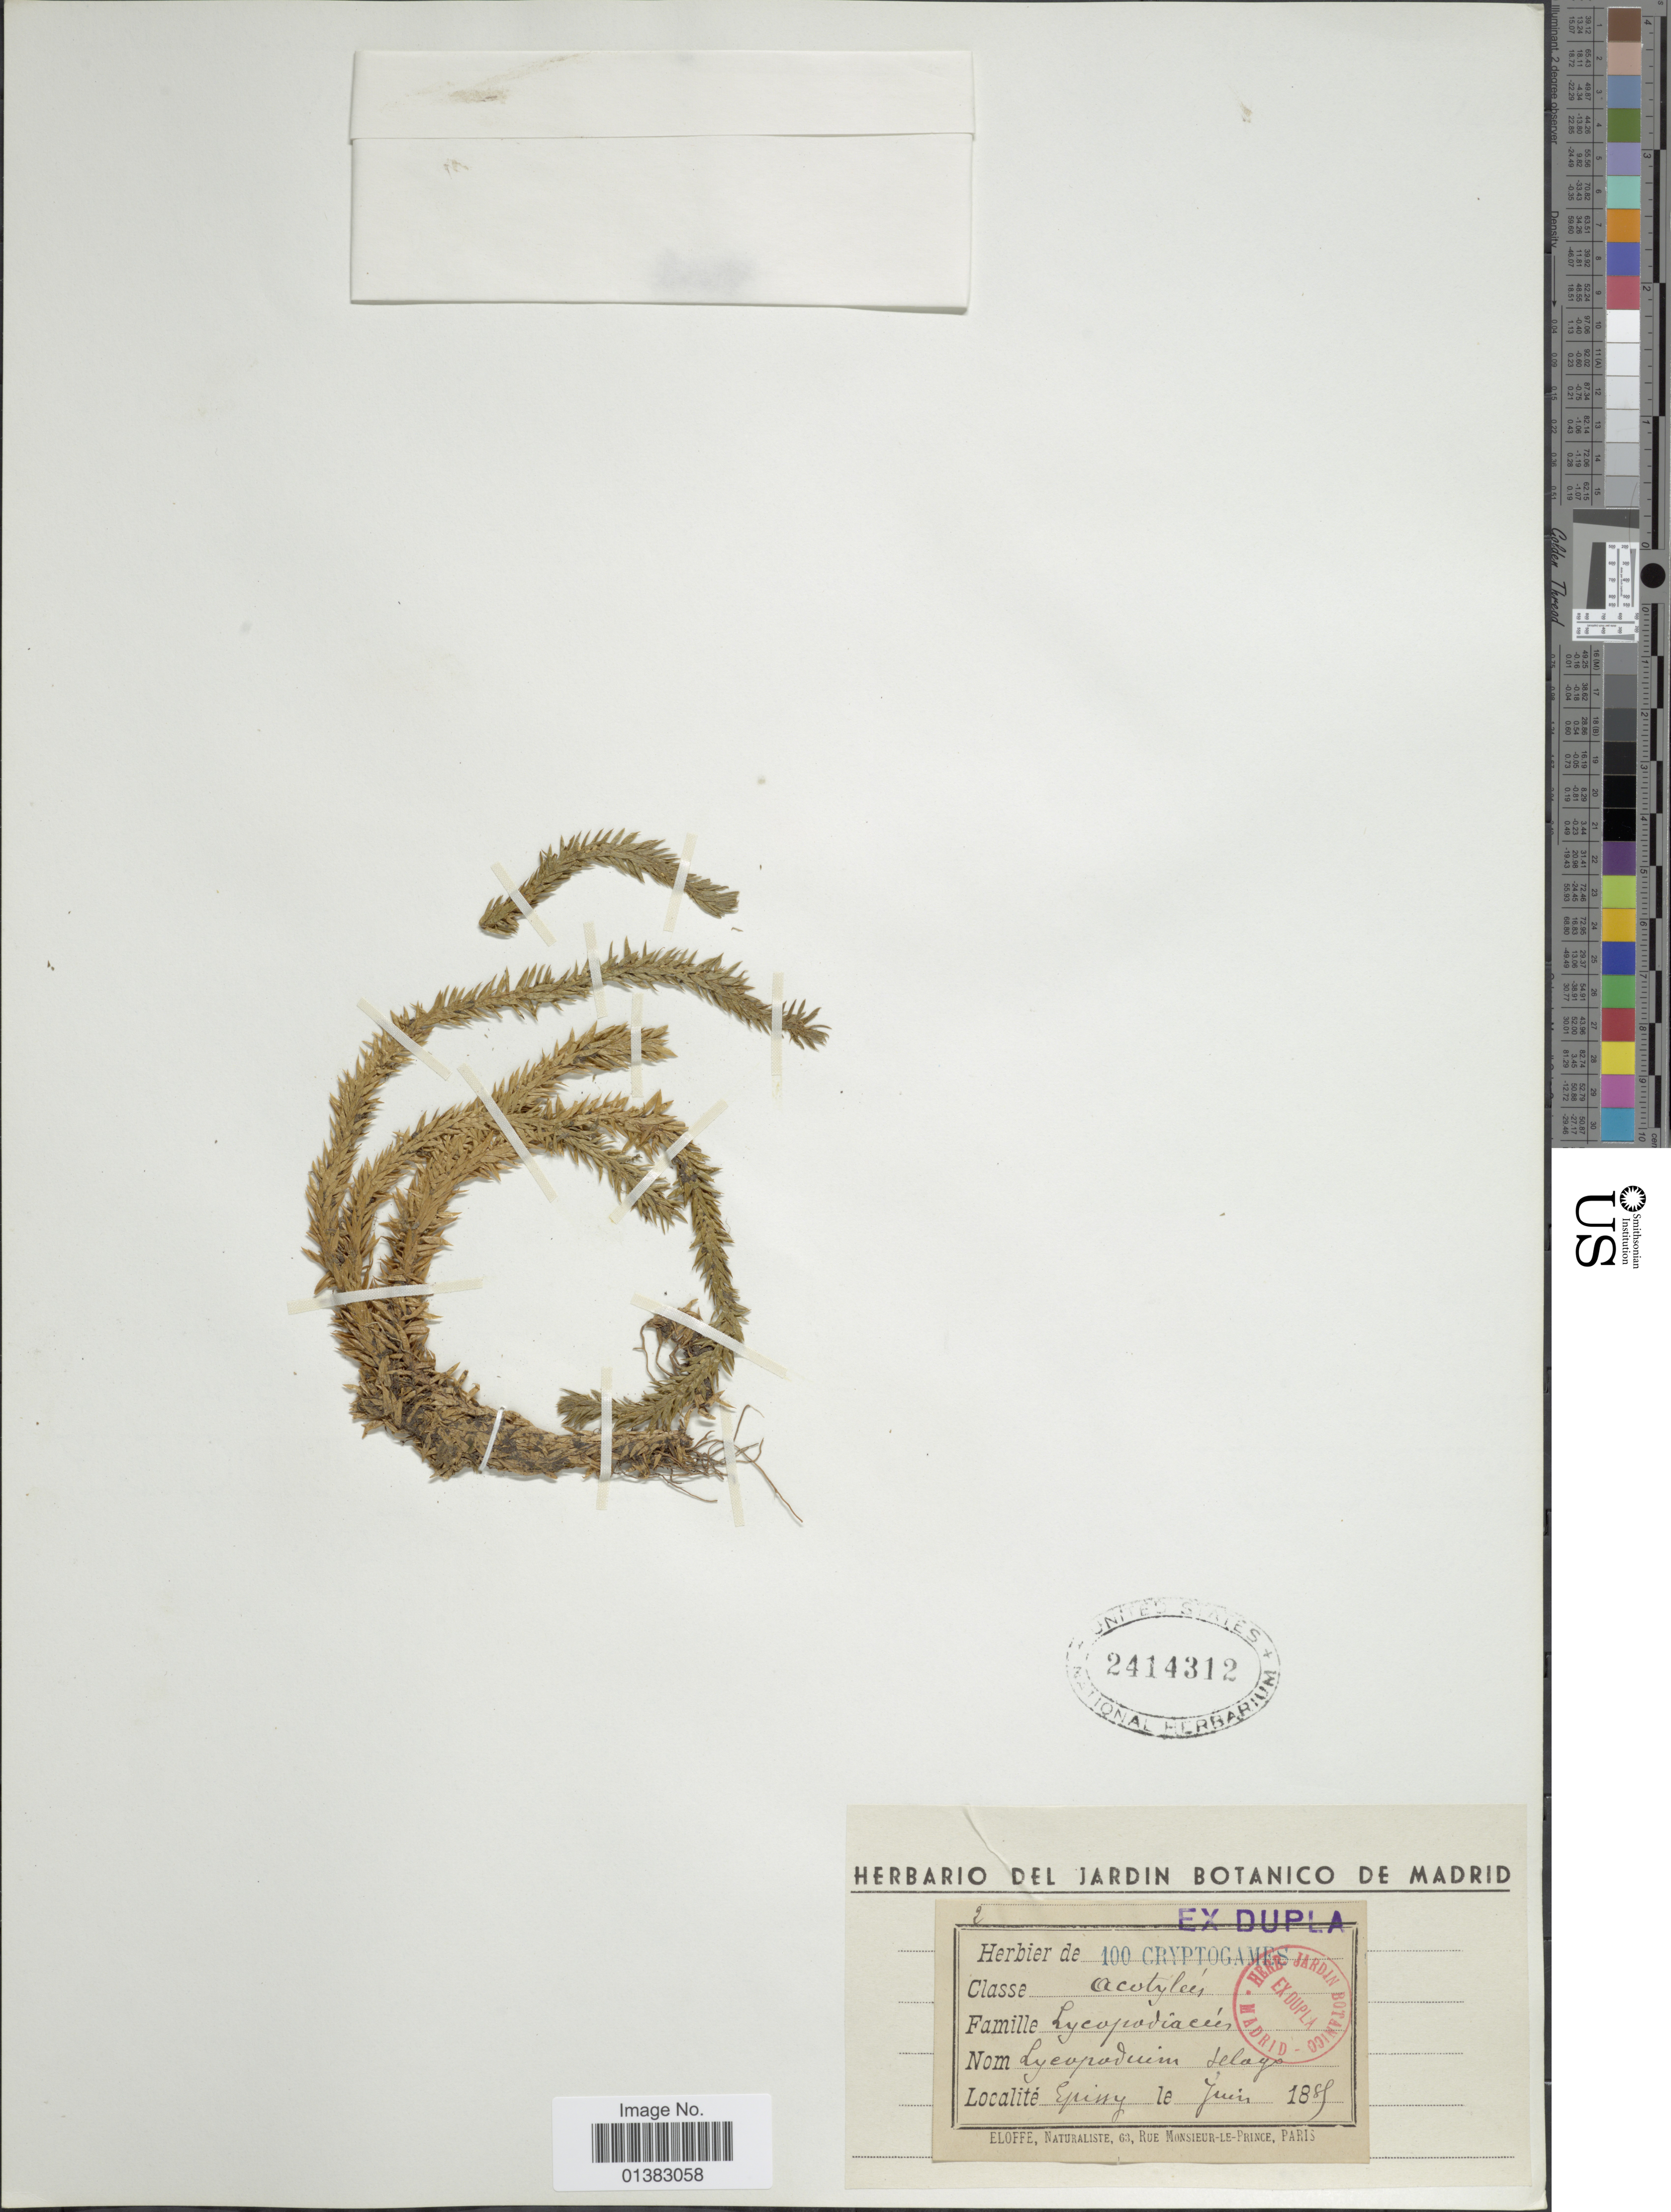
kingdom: Plantae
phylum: Tracheophyta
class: Lycopodiopsida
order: Lycopodiales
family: Lycopodiaceae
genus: Huperzia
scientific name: Huperzia selago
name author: (L.) Bernh. ex Schrank & Mart.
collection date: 1889-06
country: France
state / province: Île-de-France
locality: Epissy [interpreted]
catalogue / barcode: US 2414312